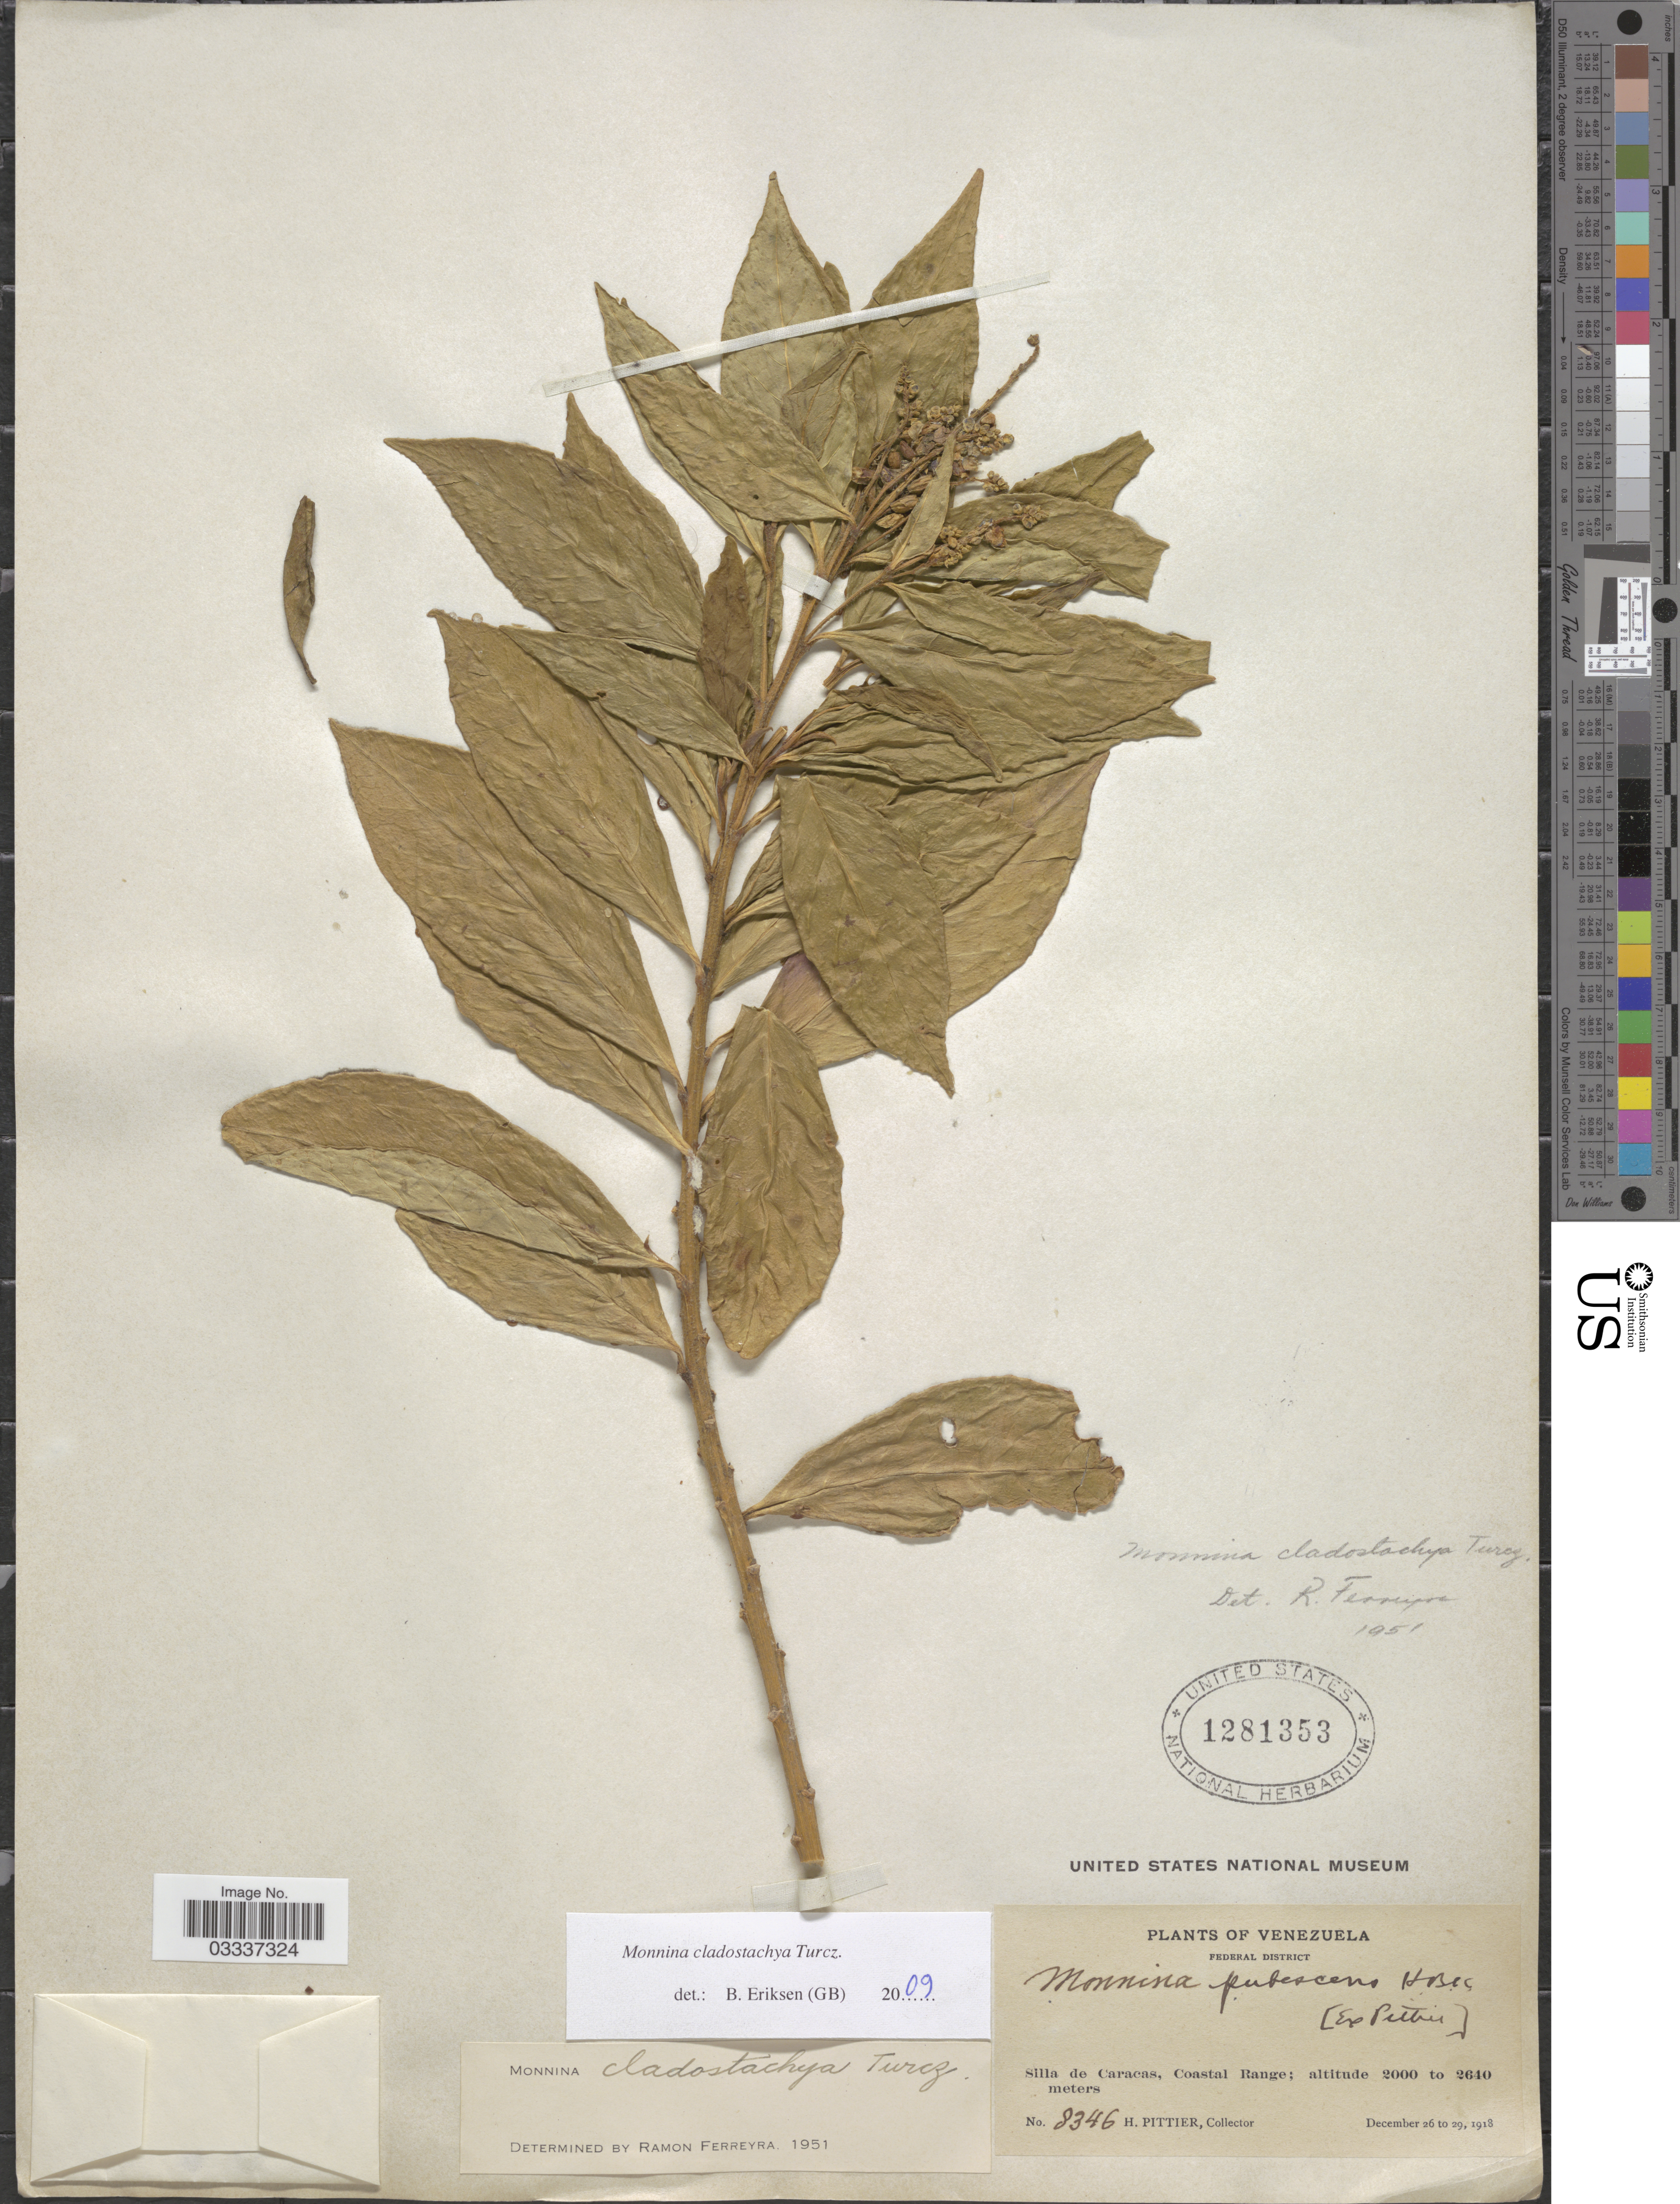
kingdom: Plantae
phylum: Tracheophyta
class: Magnoliopsida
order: Fabales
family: Polygalaceae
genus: Monnina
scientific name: Monnina cladostachya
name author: Turcz.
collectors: H. F. Pittier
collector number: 8346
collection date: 1918-12-26/1918-12-29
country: Venezuela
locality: Federal District, Silla de Caracas, Coastal Range.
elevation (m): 2000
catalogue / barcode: US 1281353